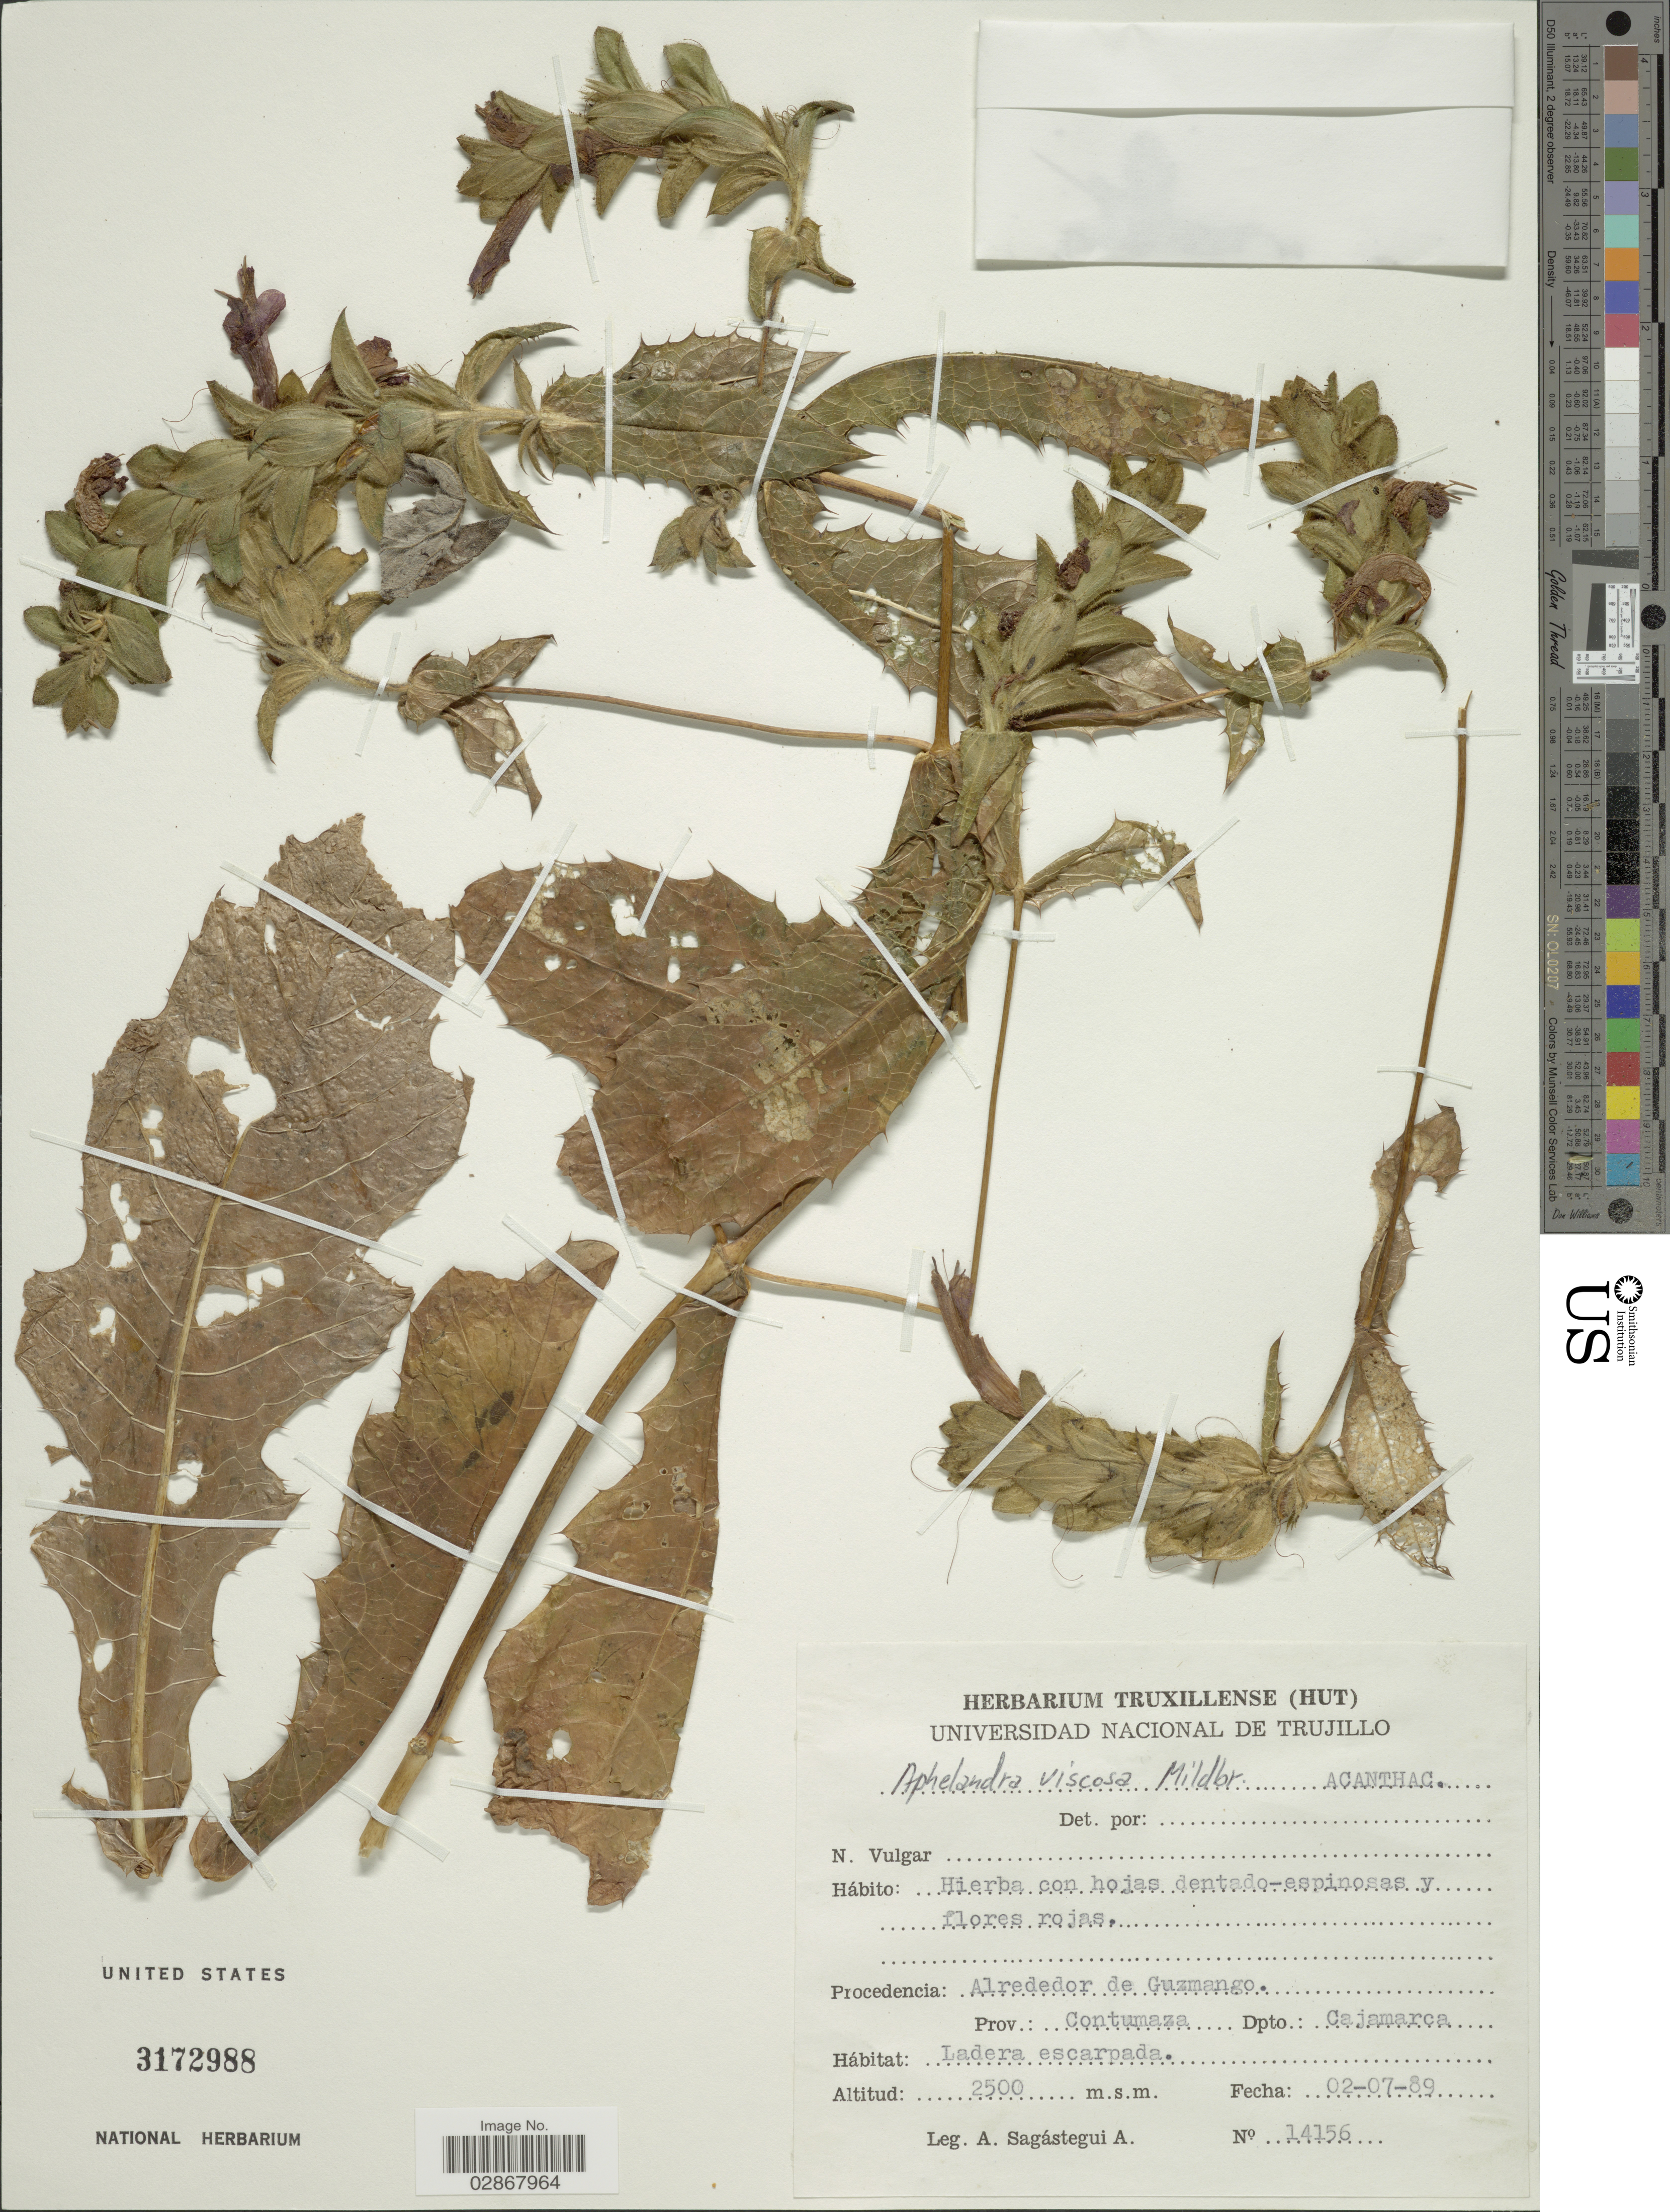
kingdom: Plantae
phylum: Tracheophyta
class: Magnoliopsida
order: Lamiales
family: Acanthaceae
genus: Aphelandra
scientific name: Aphelandra viscosa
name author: Mildbr.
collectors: A. Sagástegui A.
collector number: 14156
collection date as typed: Transcribed d/m/y: 2/7/89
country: Peru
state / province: Cajamarca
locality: Procedencia: Alrededor de Guzmango. Prov. Contumaza. Dpto.: Cajamarca.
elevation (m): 2500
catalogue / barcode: US 3172988